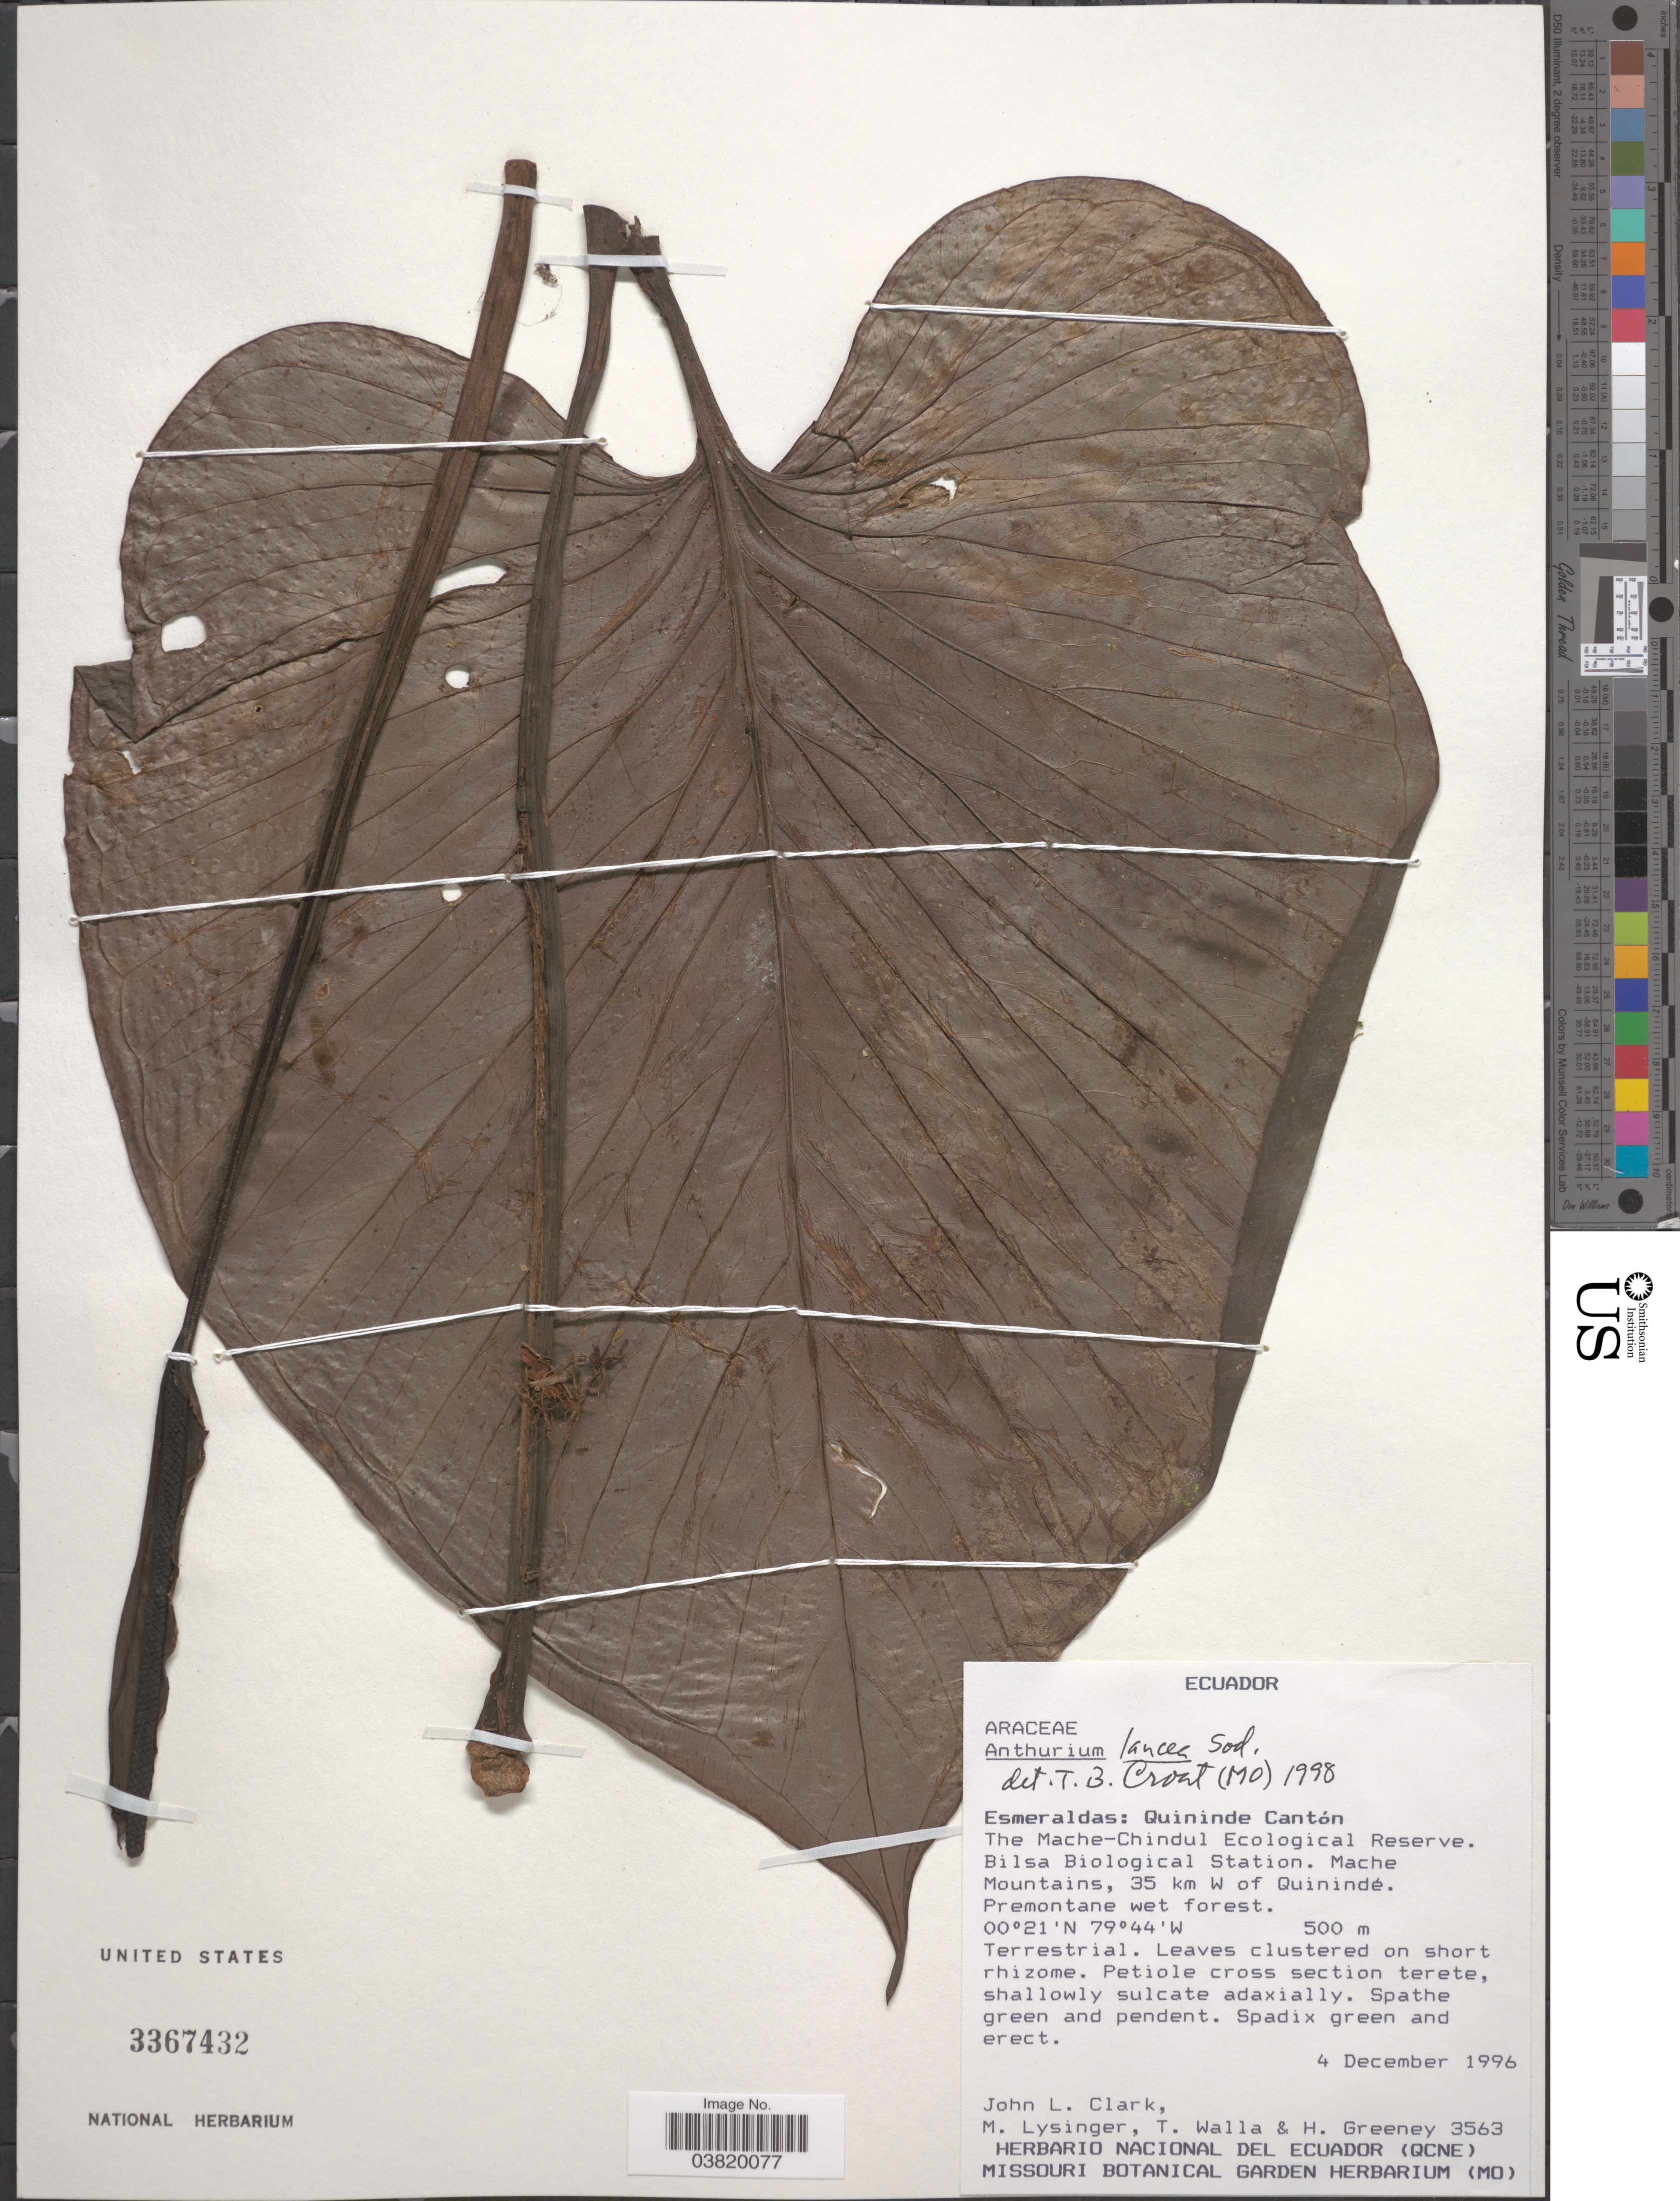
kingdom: Plantae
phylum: Tracheophyta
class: Liliopsida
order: Alismatales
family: Araceae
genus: Anthurium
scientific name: Anthurium lancea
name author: Sodiro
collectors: J. L. Clark, M. Lysinger, T. Walla & H. Greeney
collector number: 3563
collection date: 1996-12-04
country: Ecuador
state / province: Esmeraldas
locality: Quininde Cantón. The Mache-Chindul Ecological Reserve. Bilsa Biological Station. Mache Mountains, 35 km W of Quinindé.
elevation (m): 500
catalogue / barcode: US 3367432